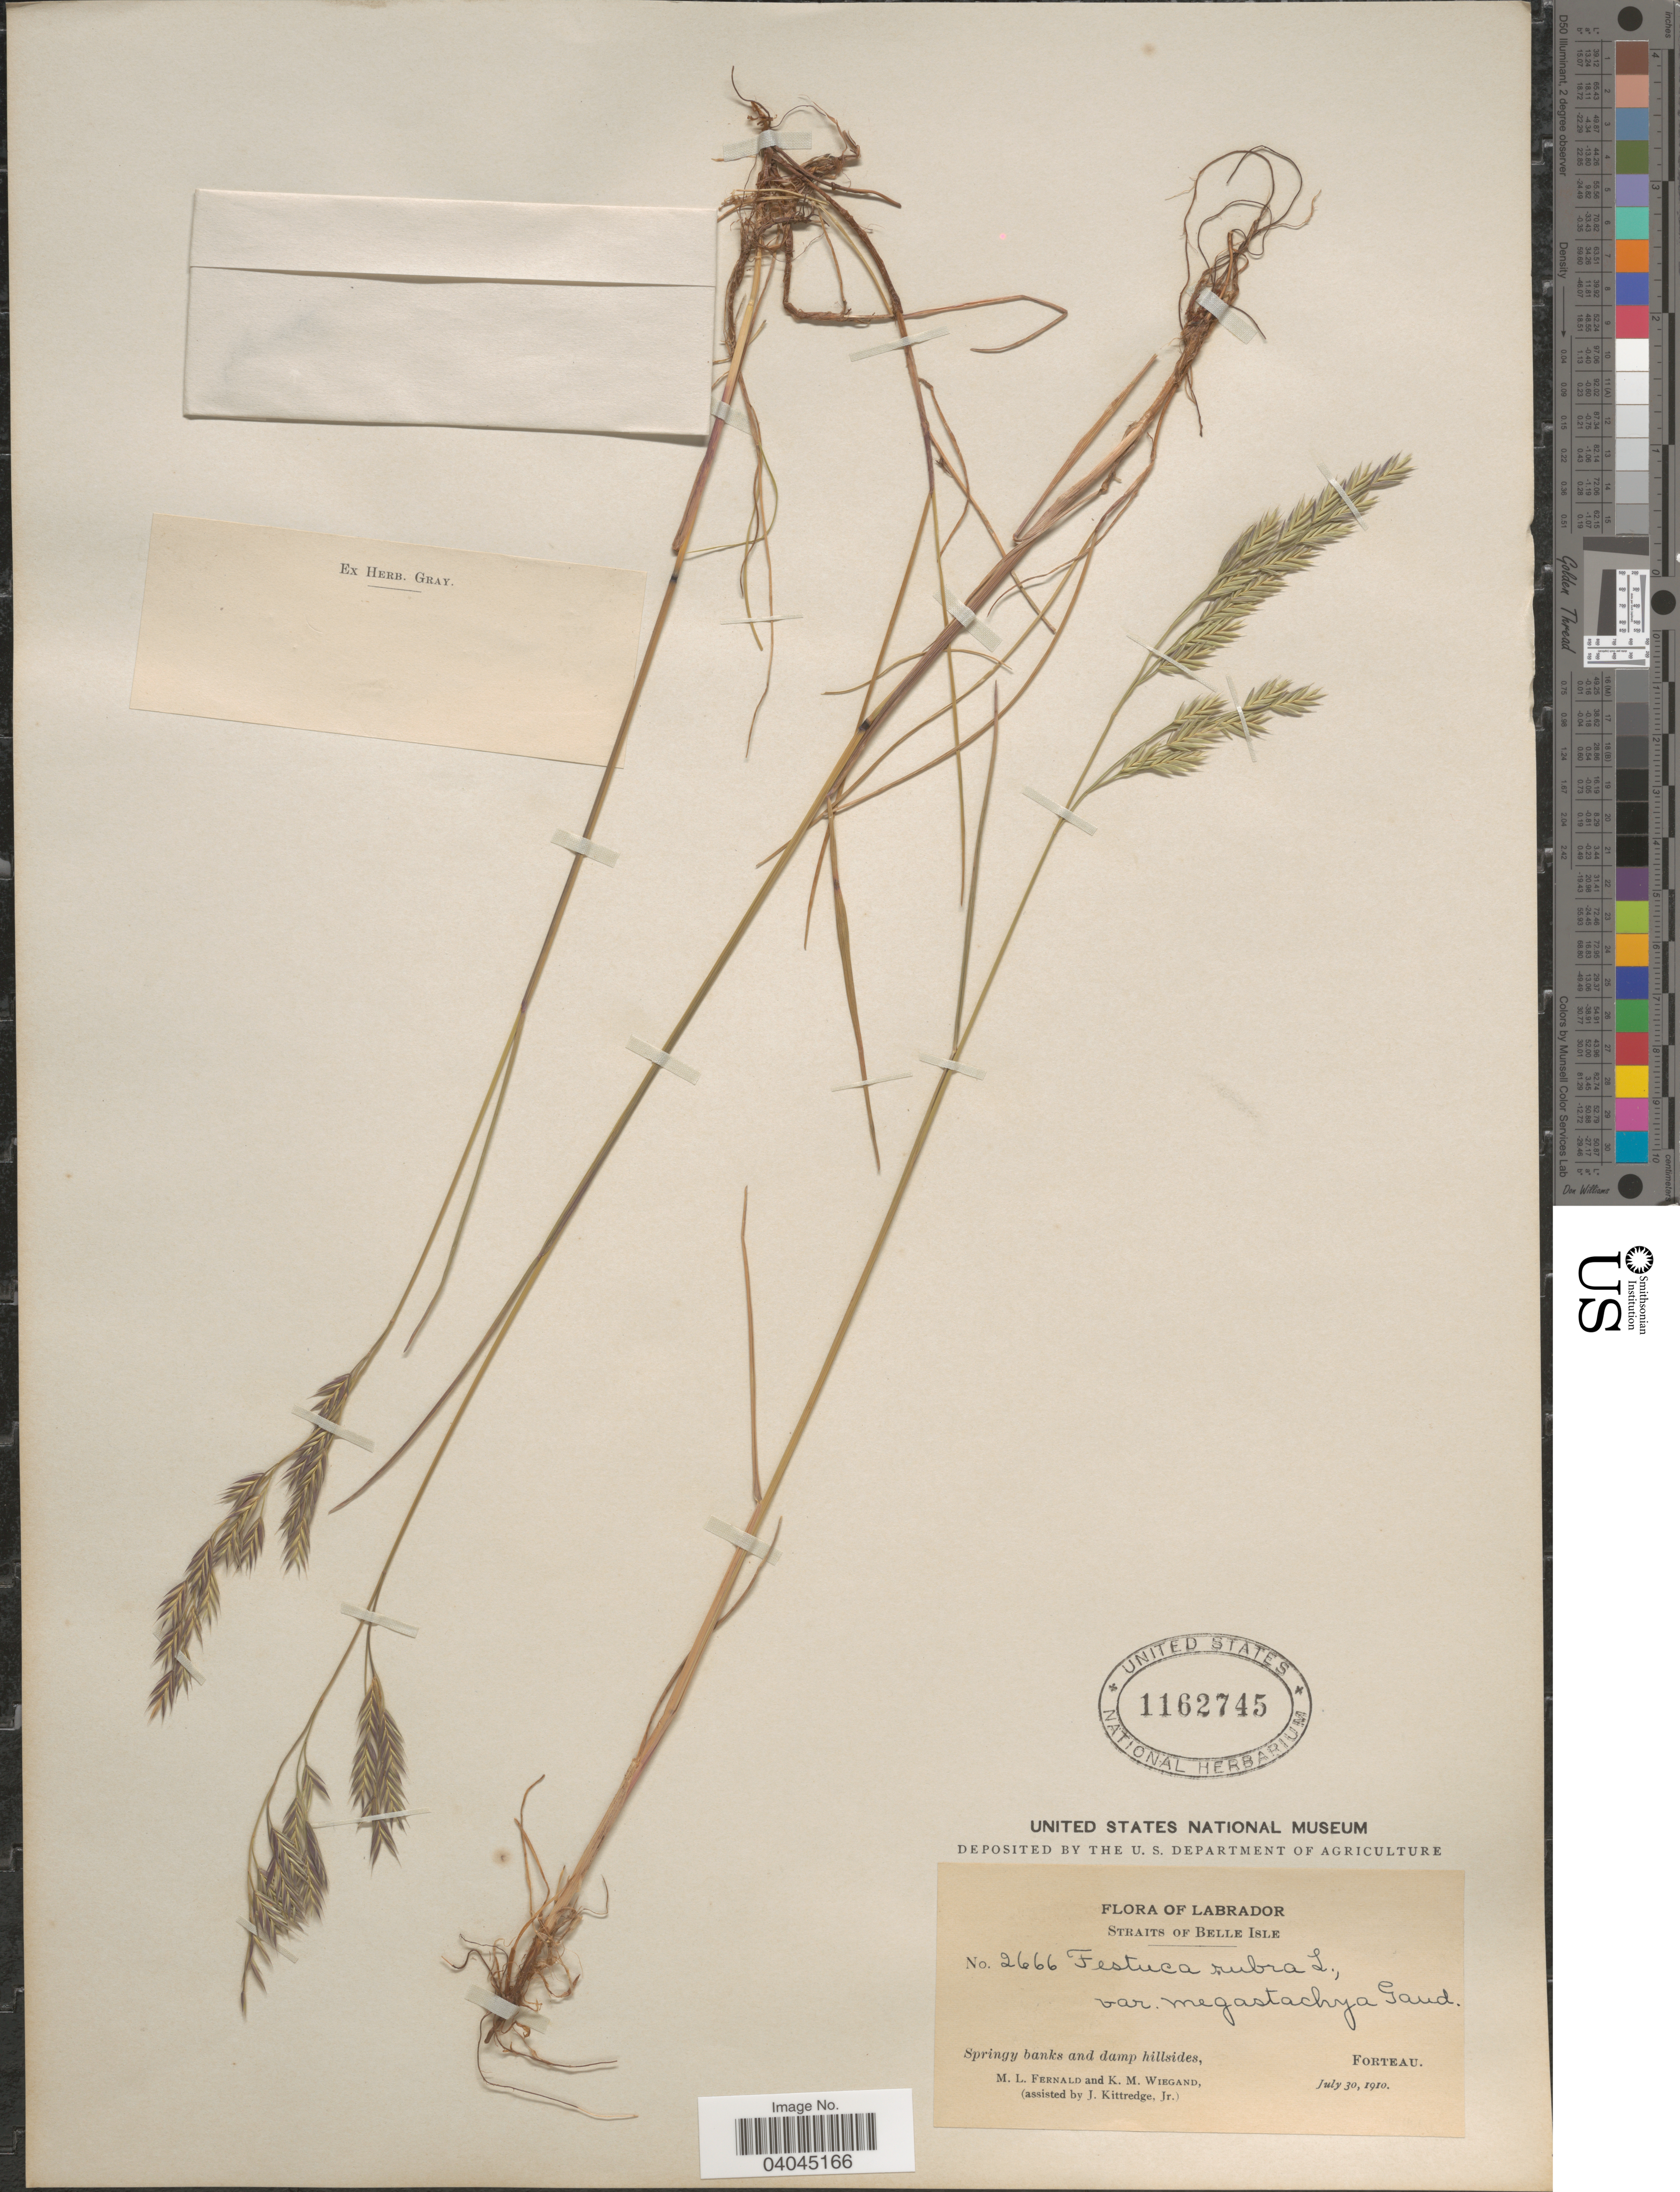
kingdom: Plantae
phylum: Tracheophyta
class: Liliopsida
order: Poales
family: Poaceae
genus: Festuca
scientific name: Festuca rubra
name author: L.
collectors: M. L. Fernald, K. M. Wiegand & J. Kittredge Jr.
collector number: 2666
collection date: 1910-07-30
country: Canada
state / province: Newfoundland and Labrador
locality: Labrador. Straits of Belle Isle. Forteau.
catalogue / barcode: US 1162745